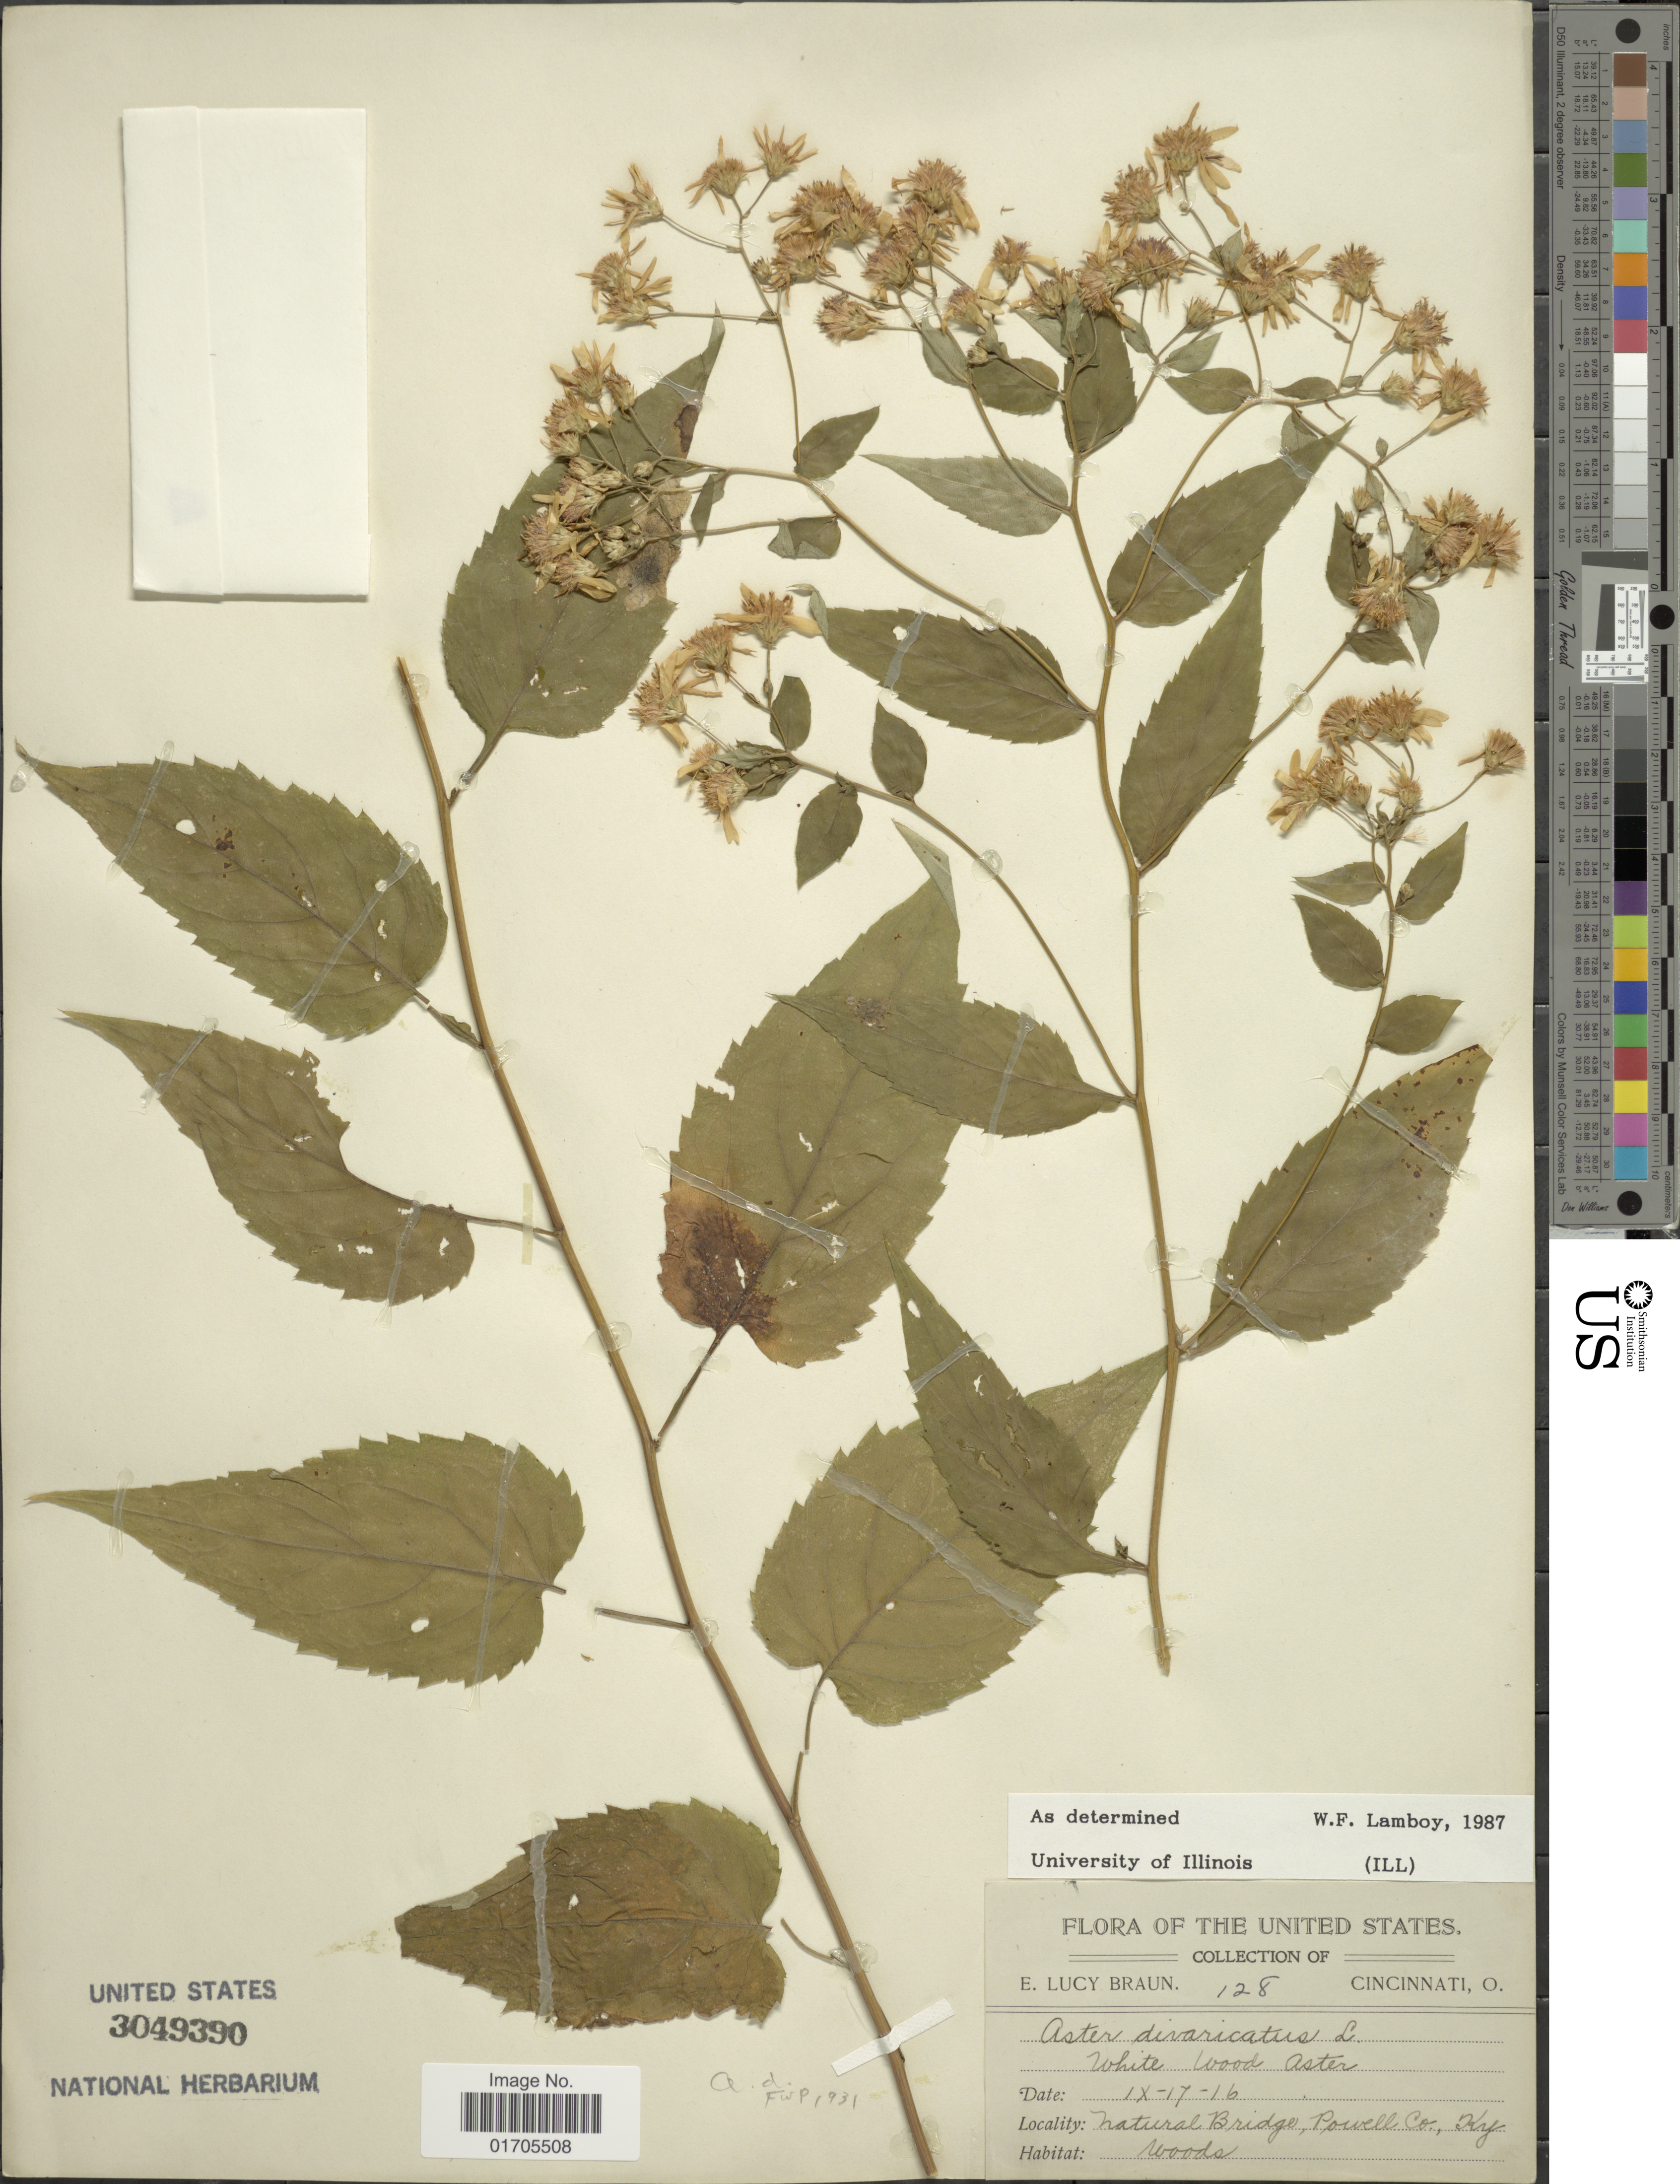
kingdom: Plantae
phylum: Tracheophyta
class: Magnoliopsida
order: Asterales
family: Asteraceae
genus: Eurybia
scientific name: Eurybia divaricata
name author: (L.) G.L. Nesom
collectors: E. L. Braun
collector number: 128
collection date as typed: Transcribed d/m/y: 17/9/16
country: United States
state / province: Kentucky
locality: Natural Bridge, Powell Co., Ky.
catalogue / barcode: US 3049390